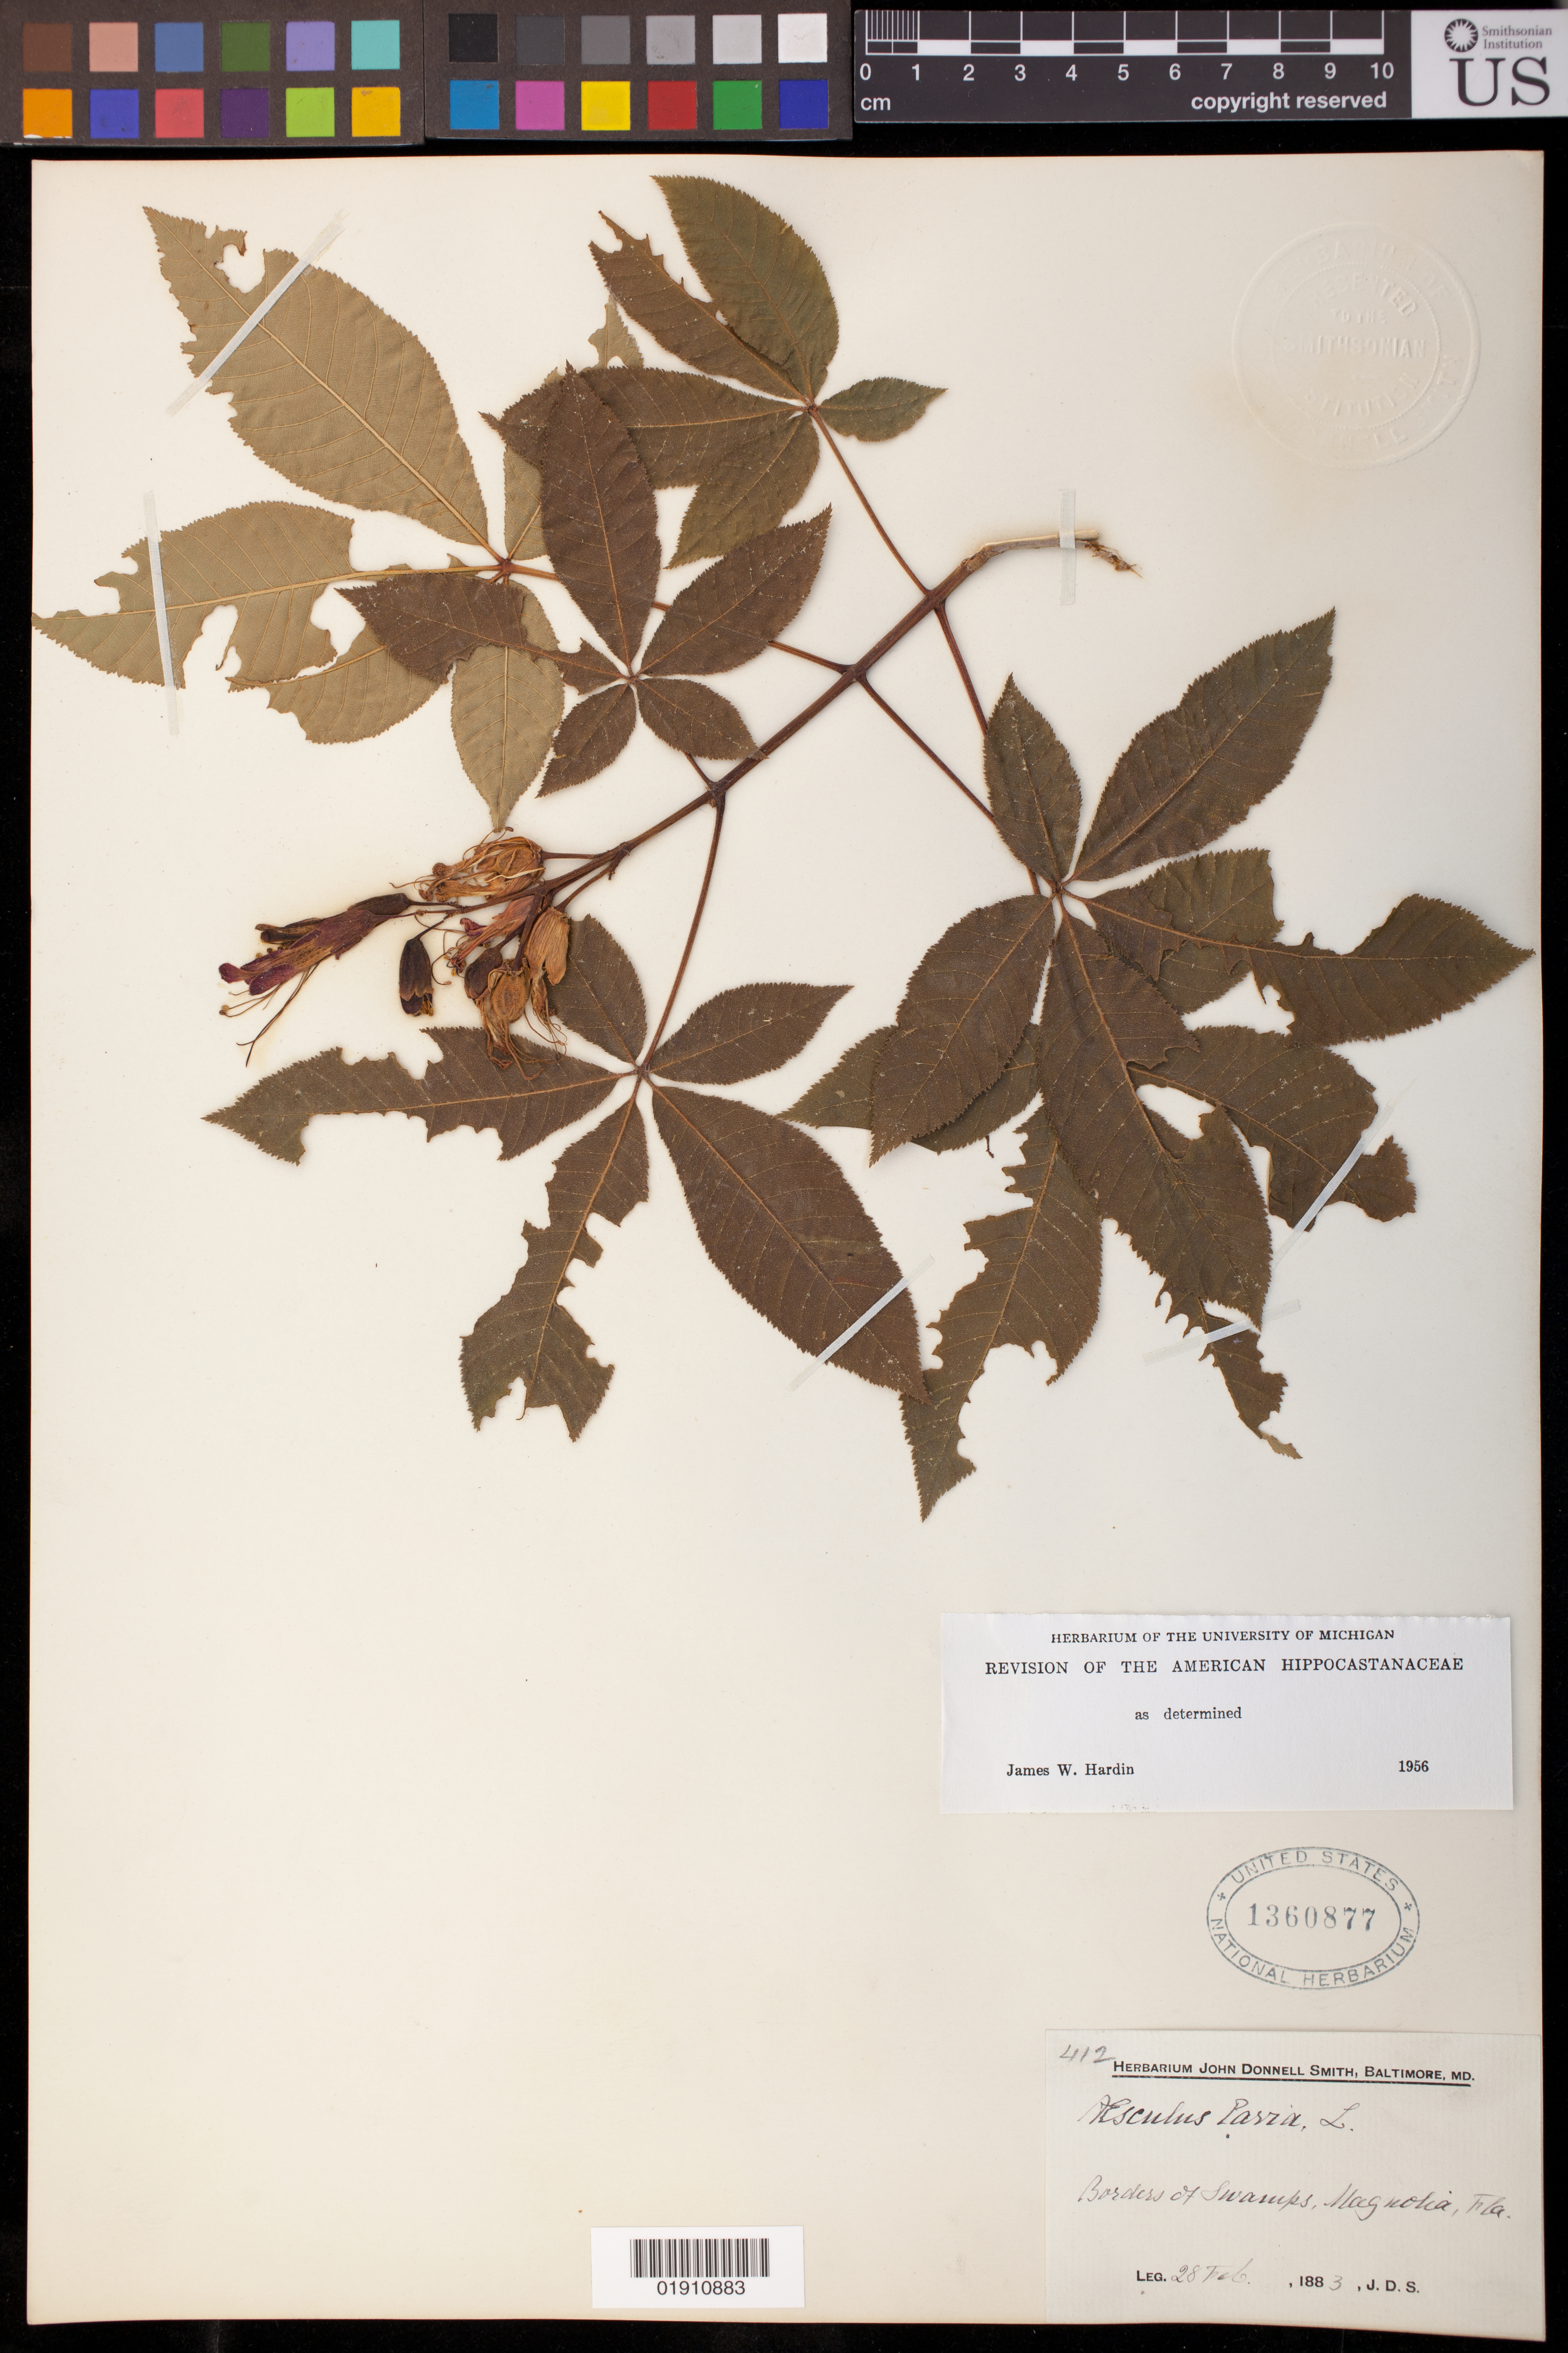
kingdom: Plantae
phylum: Tracheophyta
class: Magnoliopsida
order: Sapindales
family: Sapindaceae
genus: Aesculus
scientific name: Aesculus pavia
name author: L.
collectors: J. Smith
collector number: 412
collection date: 1883-02-28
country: United States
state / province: Florida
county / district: Wakulla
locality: Magnolia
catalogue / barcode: US 1360877